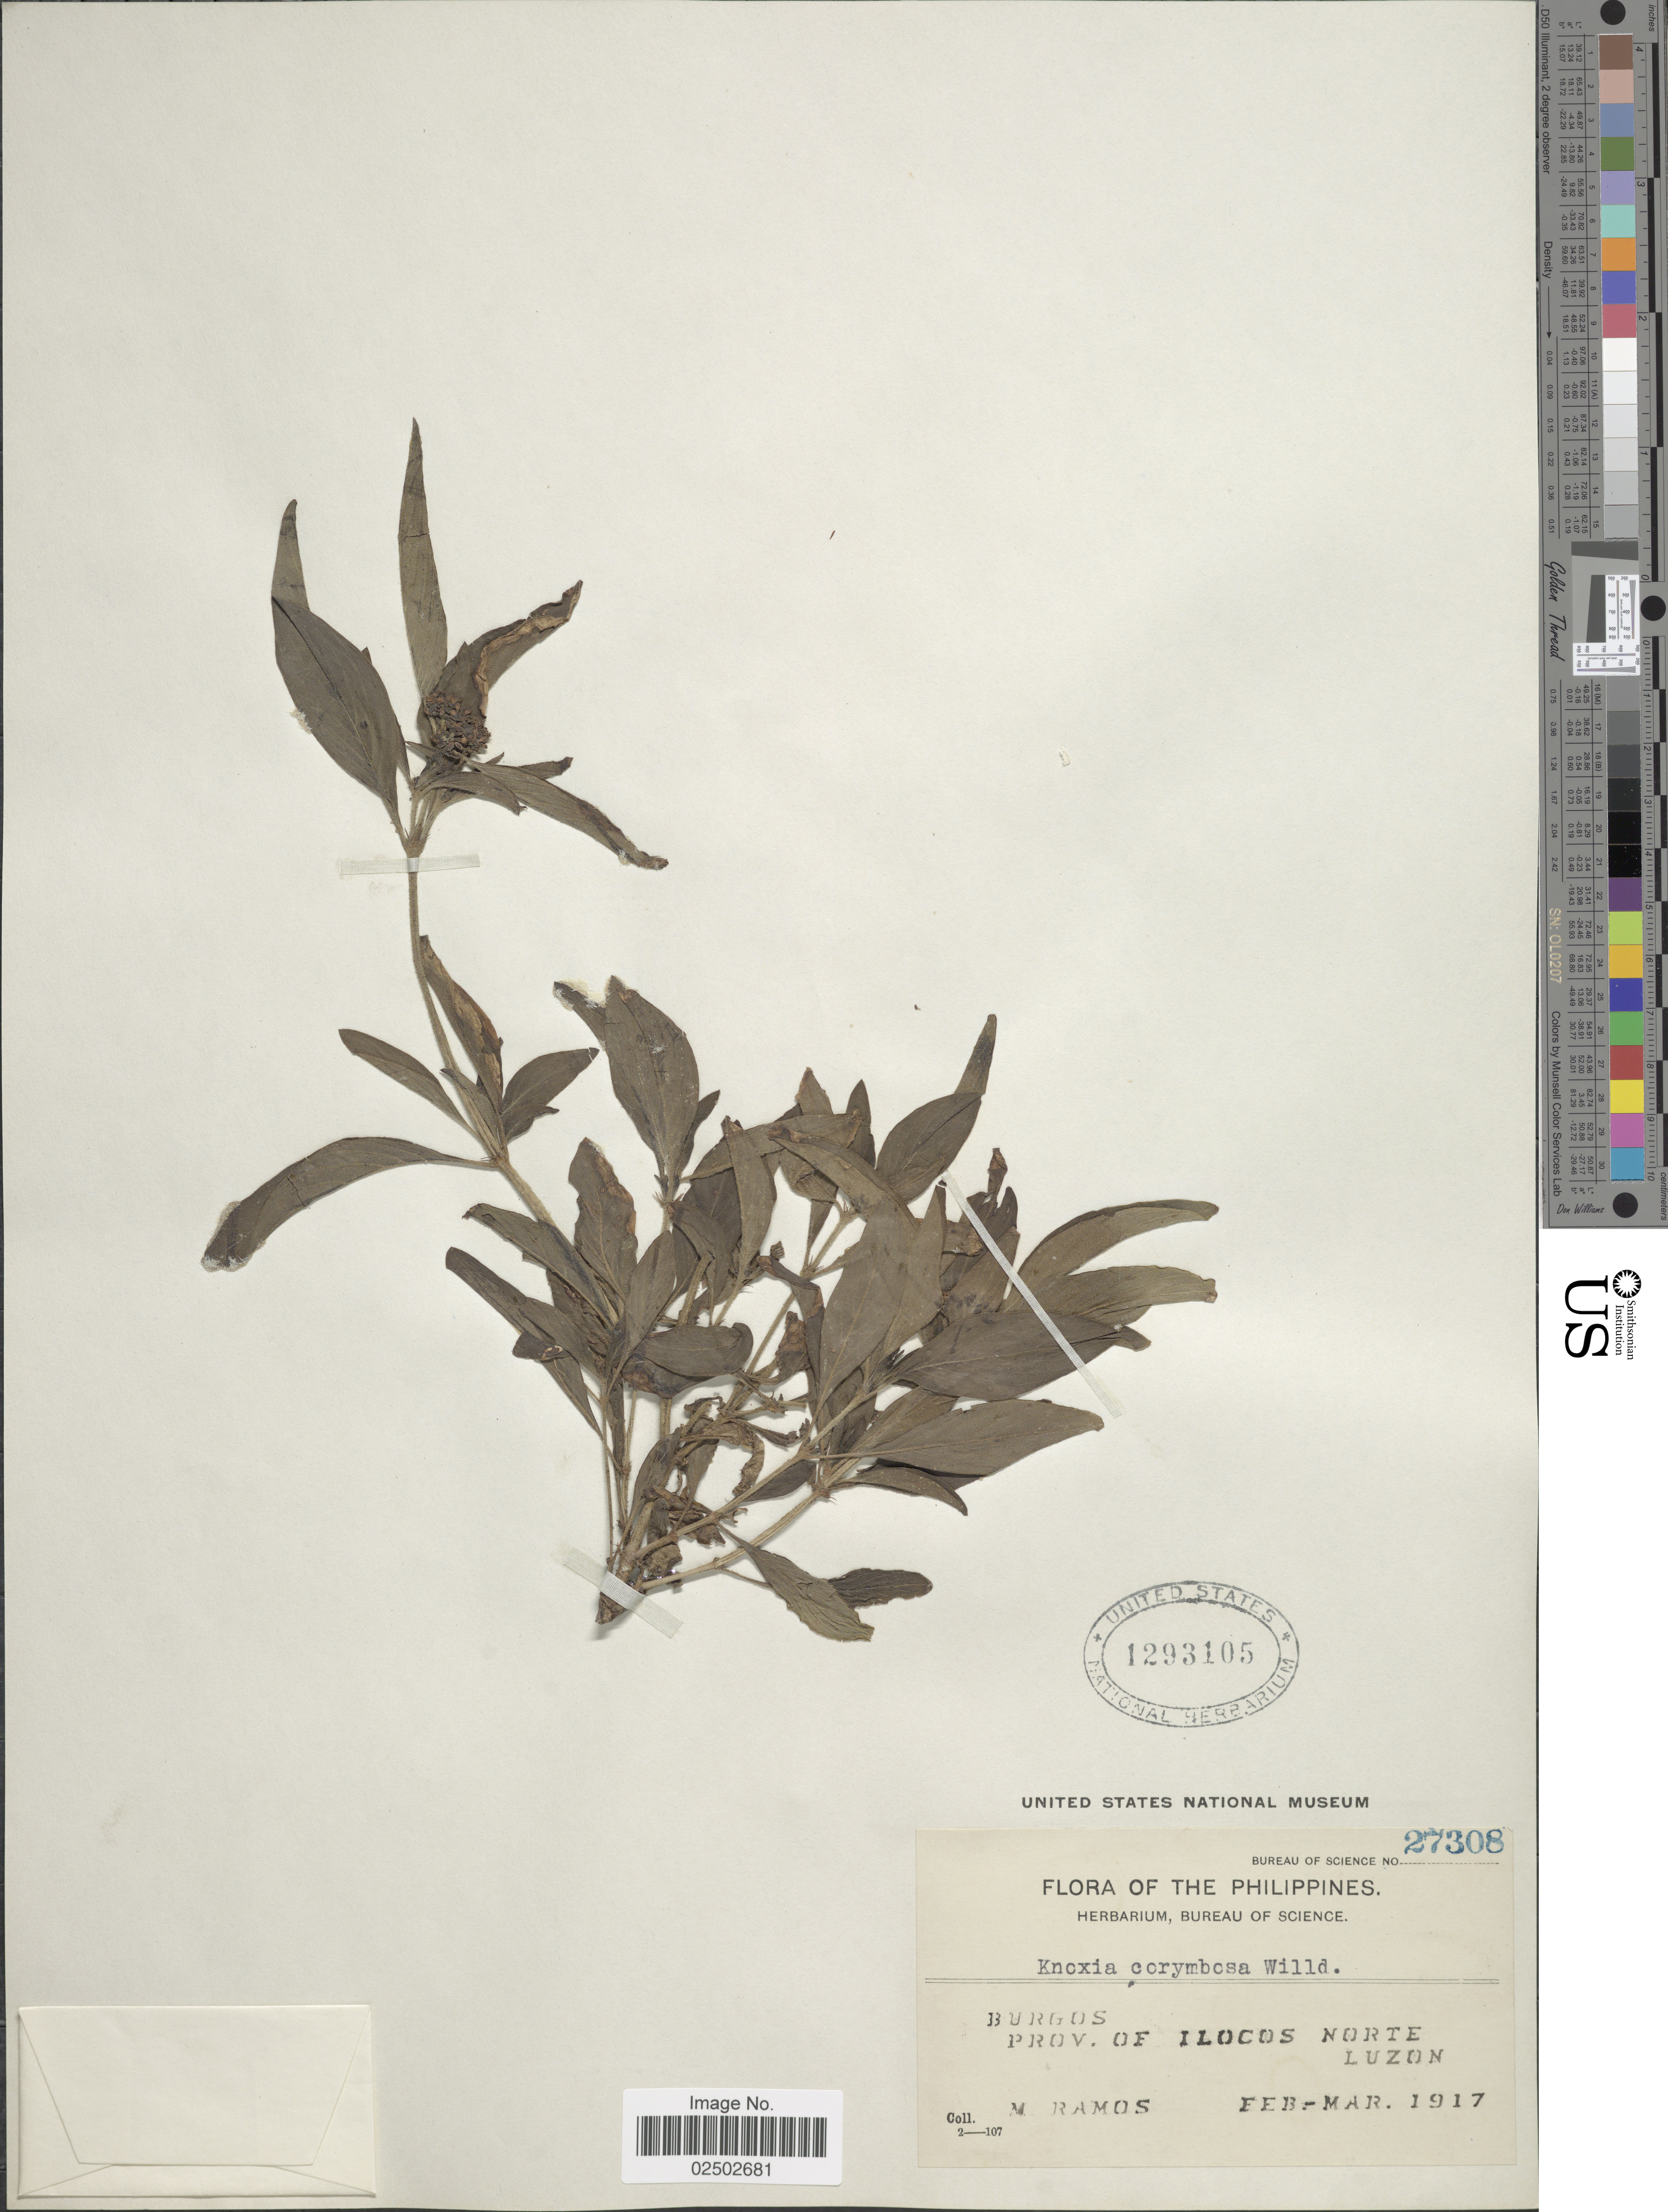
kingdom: Plantae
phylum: Tracheophyta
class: Magnoliopsida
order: Gentianales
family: Rubiaceae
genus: Knoxia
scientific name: Knoxia corymbosa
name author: Willd.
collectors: M. Ramos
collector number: Bureau of Science 27308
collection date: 1917-02/1917-03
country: Philippines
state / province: Ilocos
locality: Burgos. Prov. of Ilocos Norte Luzon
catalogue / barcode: US 1293105